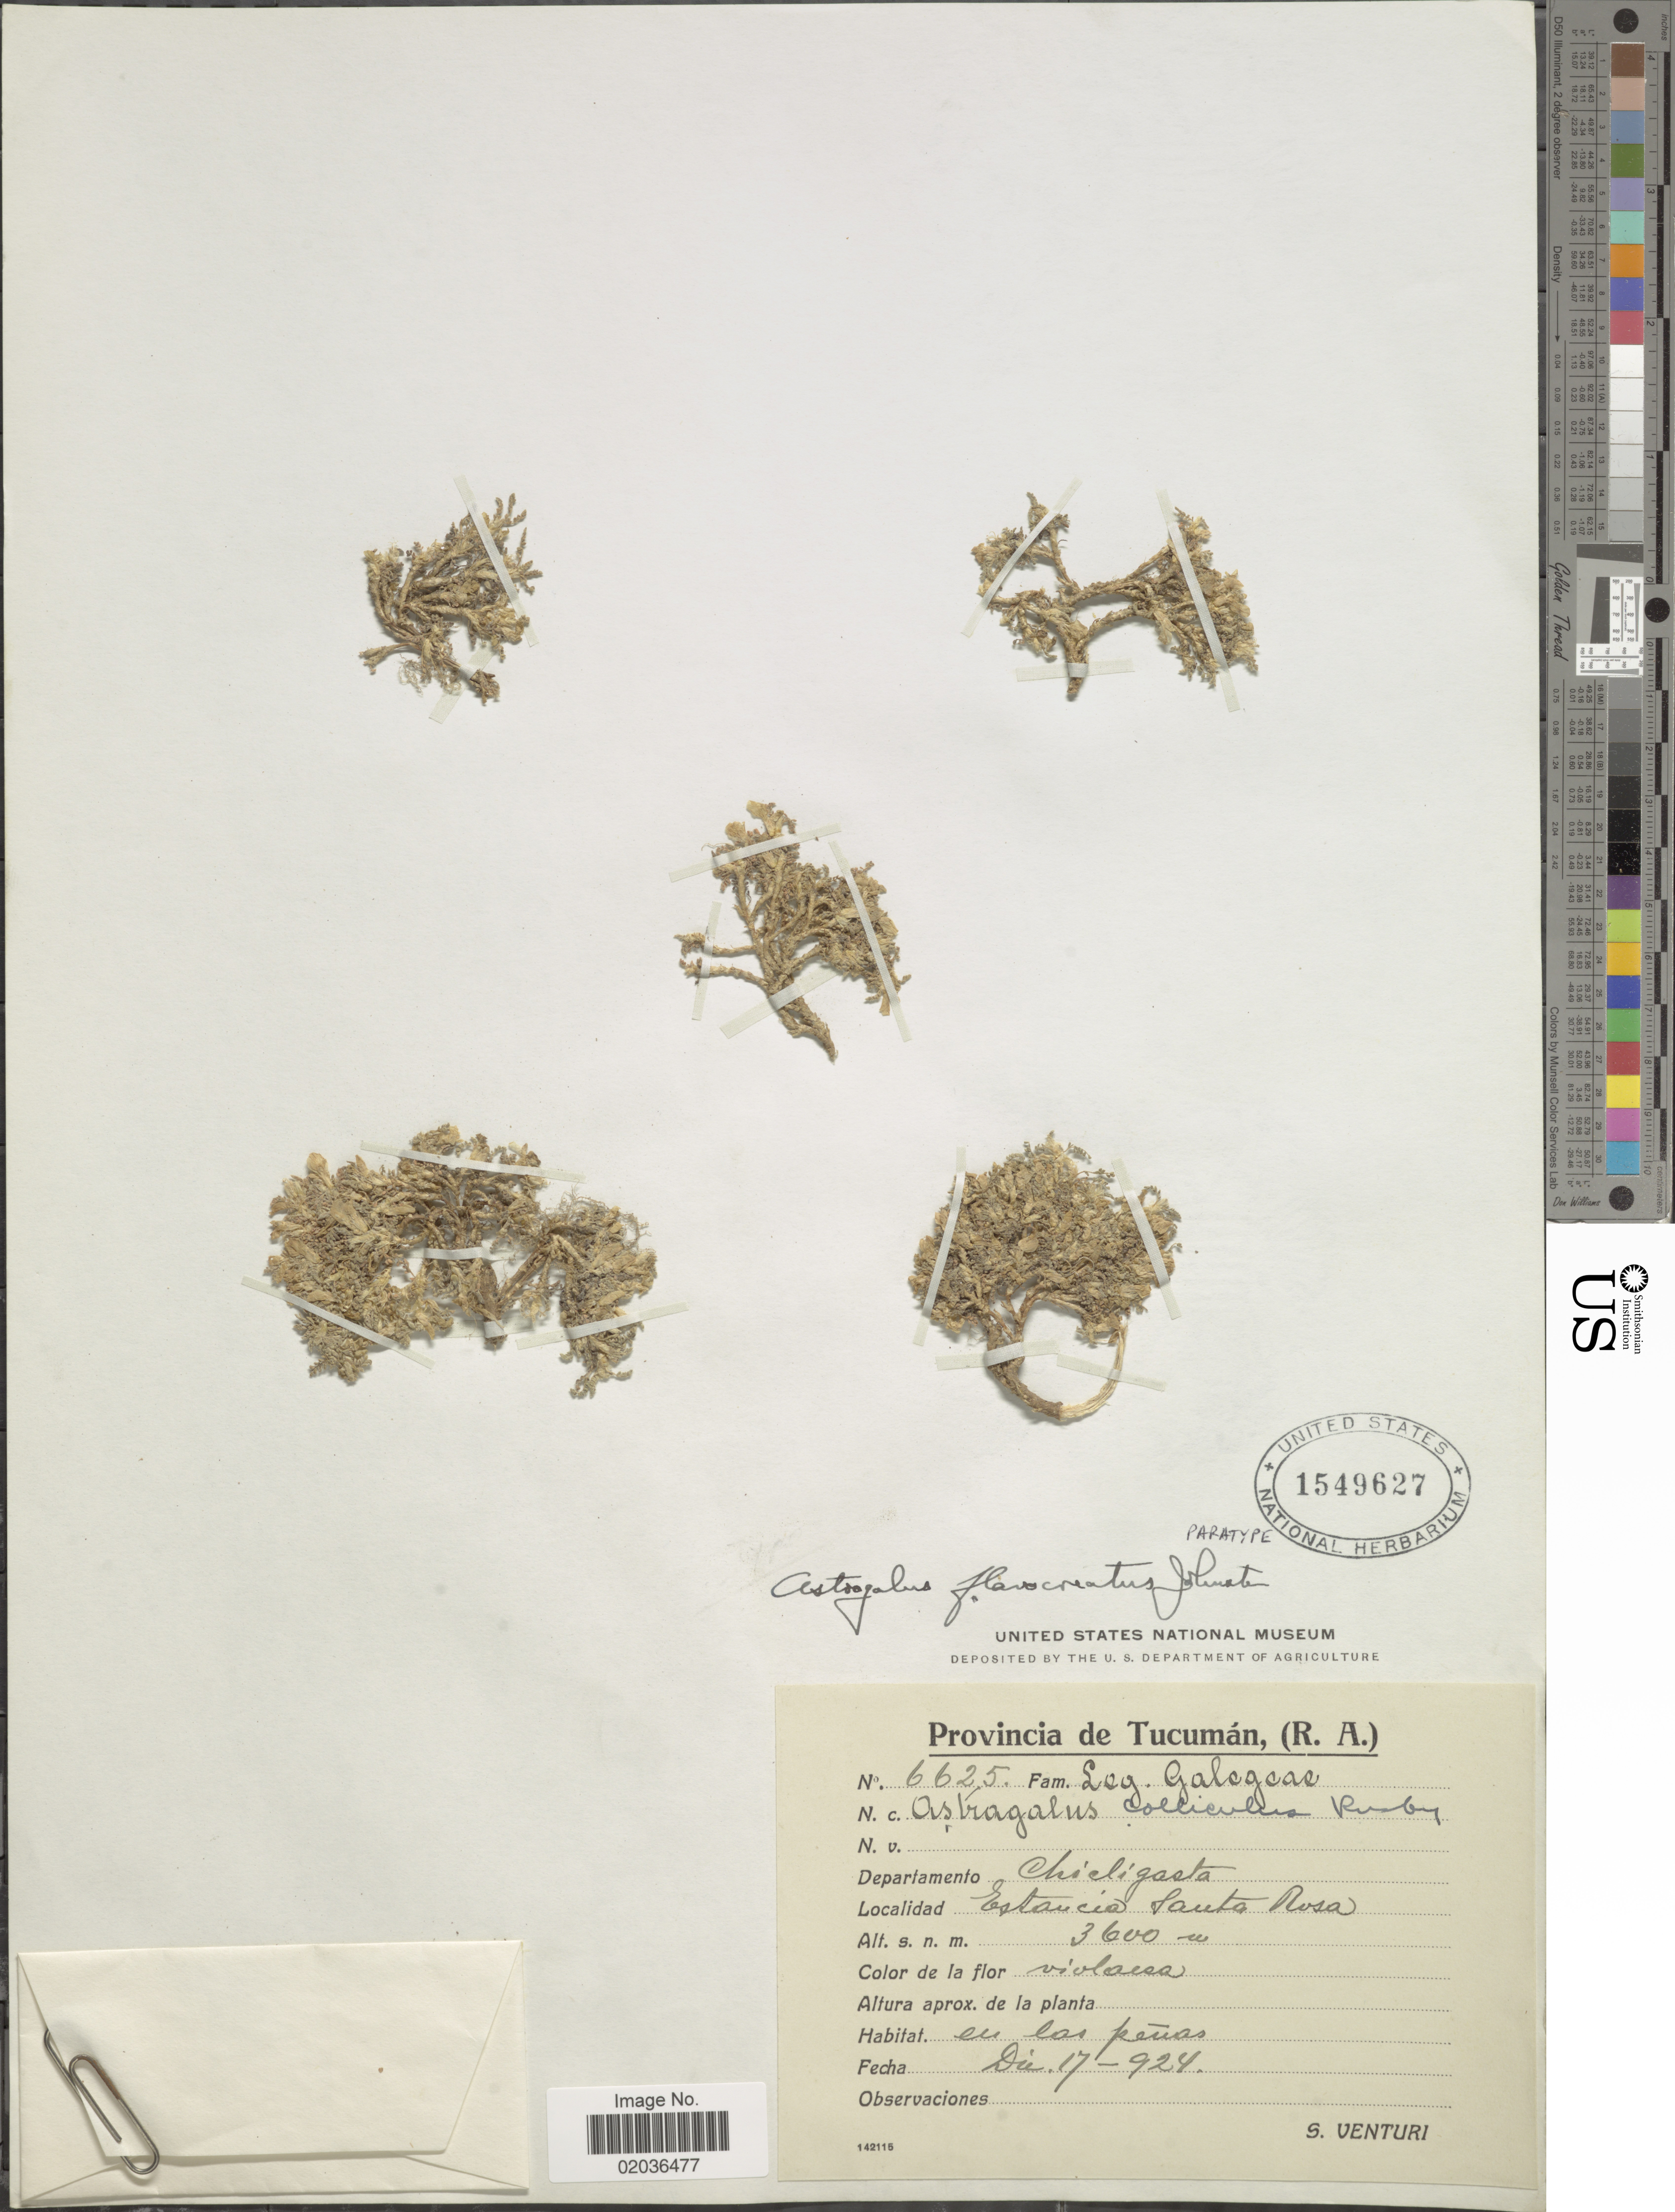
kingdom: Plantae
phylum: Tracheophyta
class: Magnoliopsida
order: Fabales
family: Fabaceae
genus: Astragalus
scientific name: Astragalus flavocreatus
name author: I.M. Johnst.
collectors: S. Venturi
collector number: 6625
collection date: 1924-12-17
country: Argentina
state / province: Tucuman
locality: Provincia de Tucuman, (R. A.). Departamento Chicligasta, Estancia Santa Rosa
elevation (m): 3600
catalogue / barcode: US 1549627